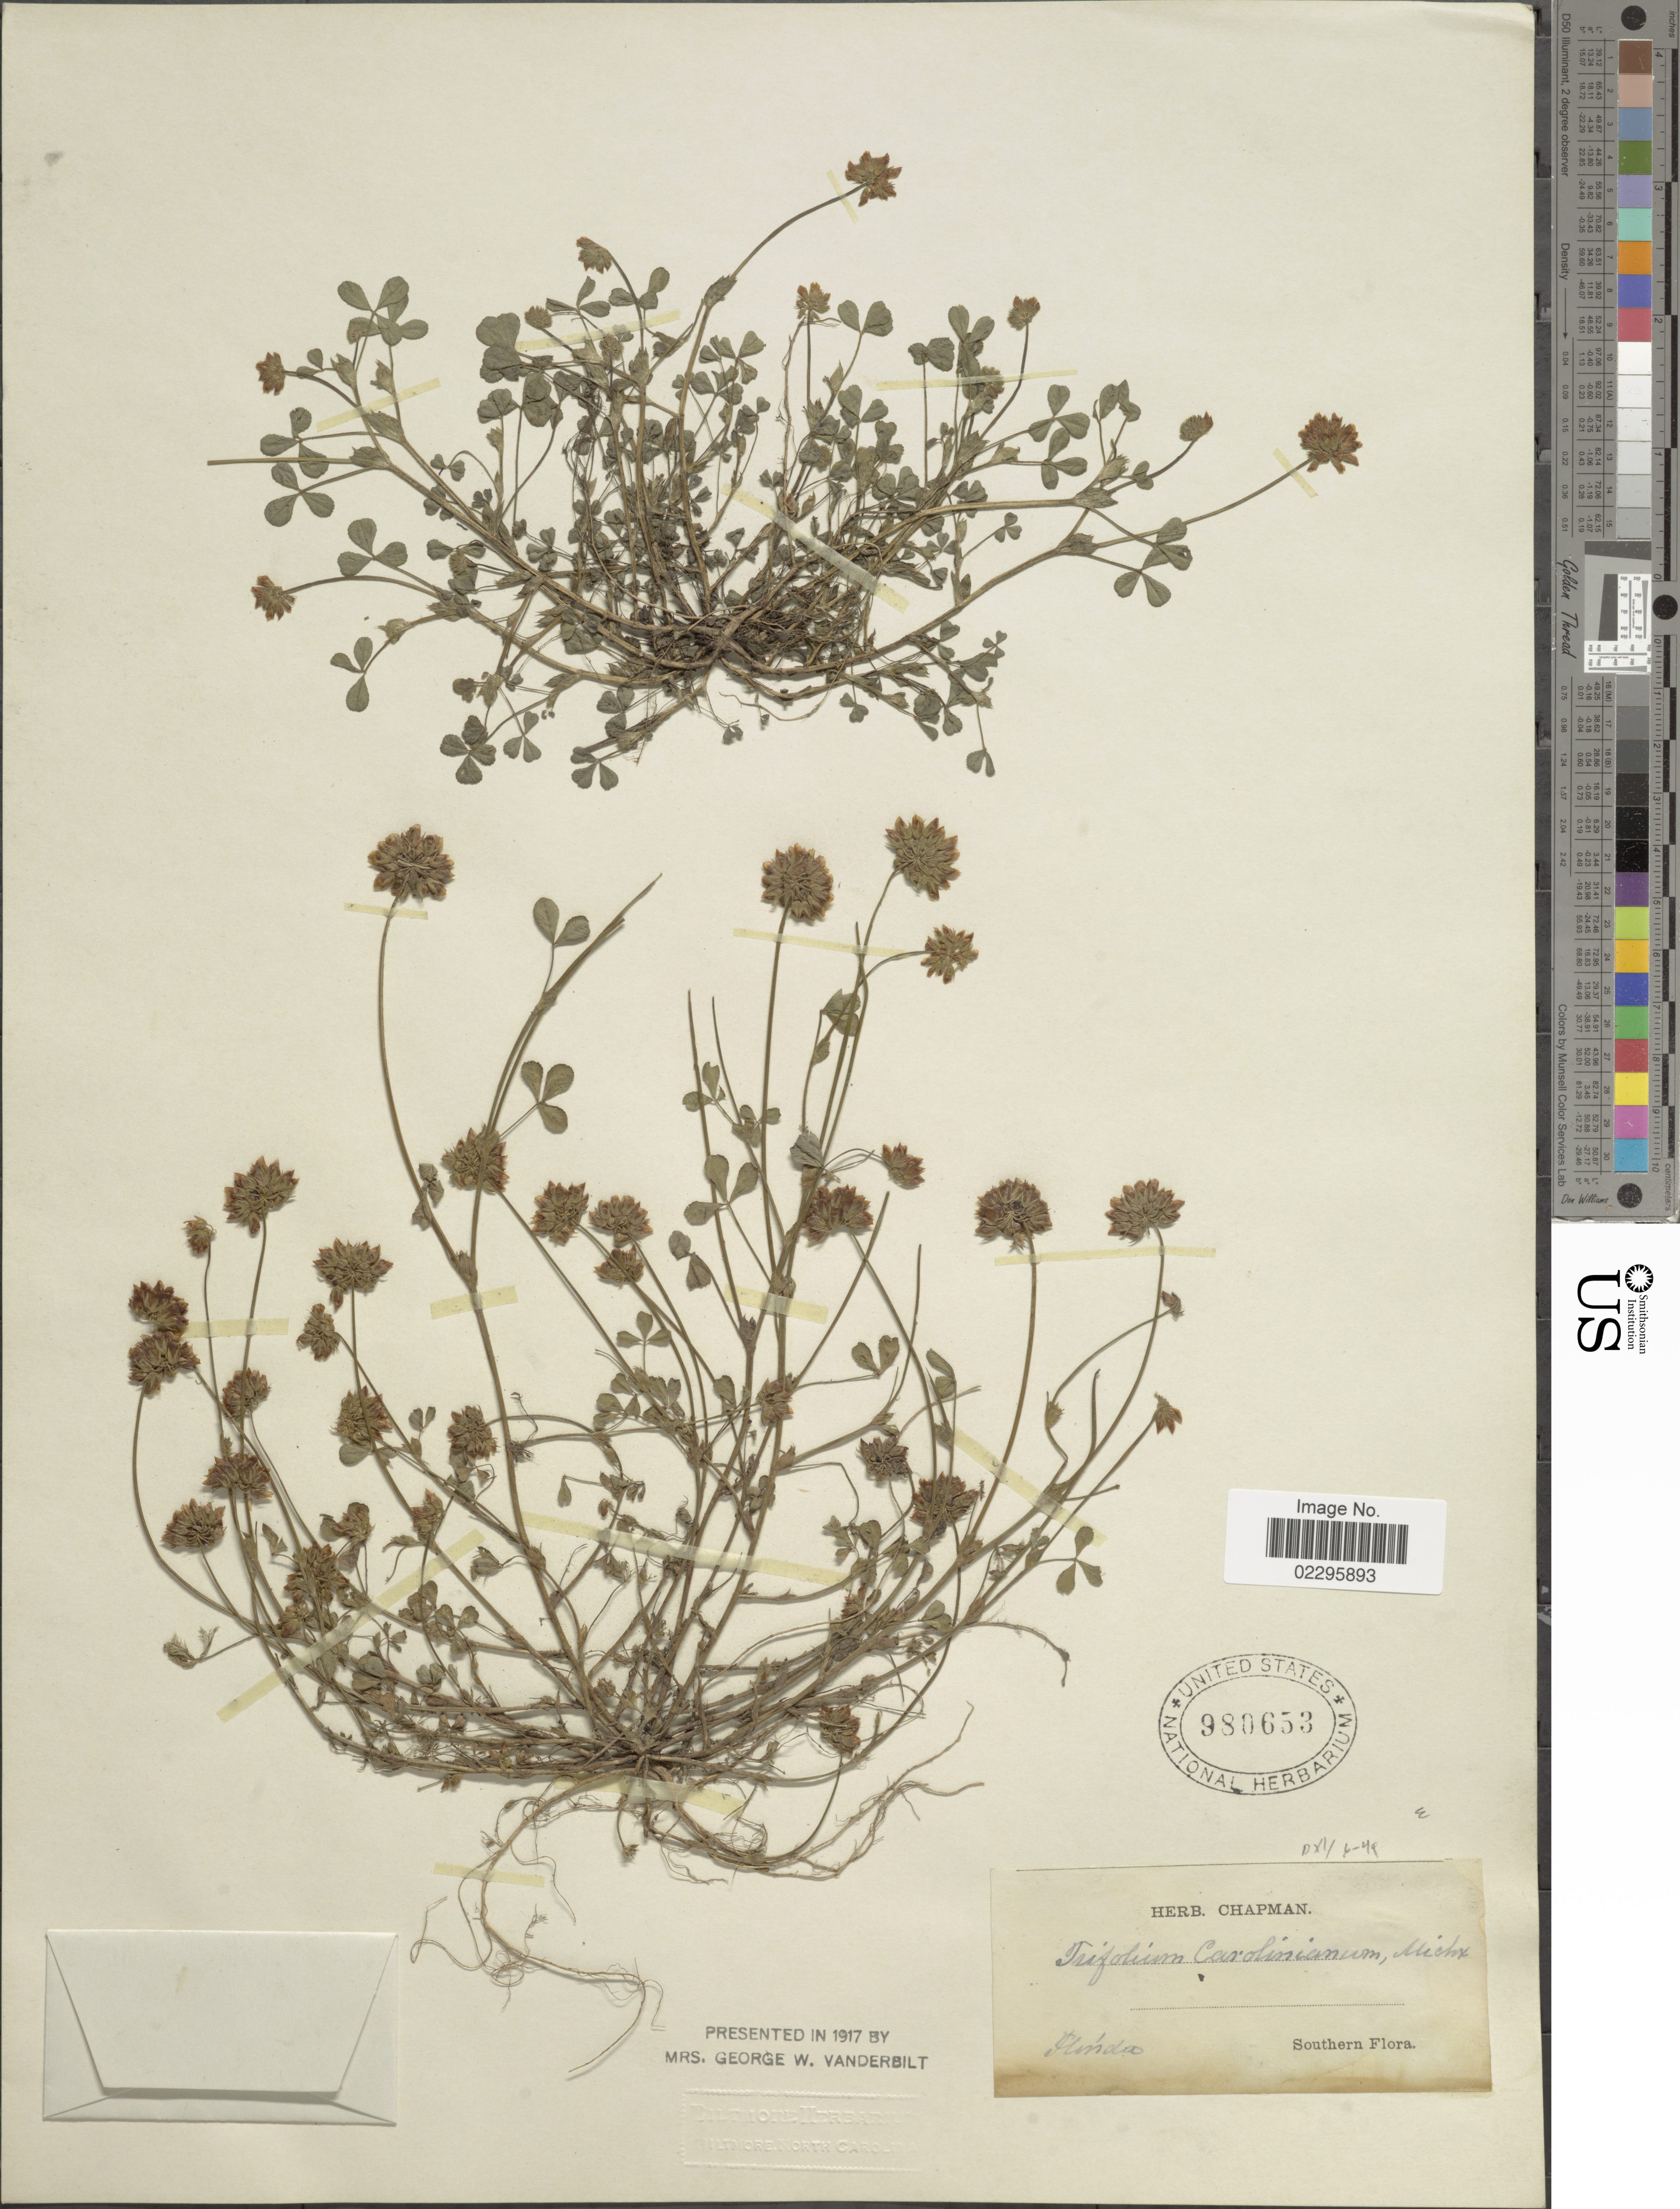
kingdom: Plantae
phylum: Tracheophyta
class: Magnoliopsida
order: Fabales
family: Fabaceae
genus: Trifolium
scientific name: Trifolium carolinianum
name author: Michx.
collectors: ex herb. Chapman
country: United States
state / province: Florida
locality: Southern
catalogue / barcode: US 980653